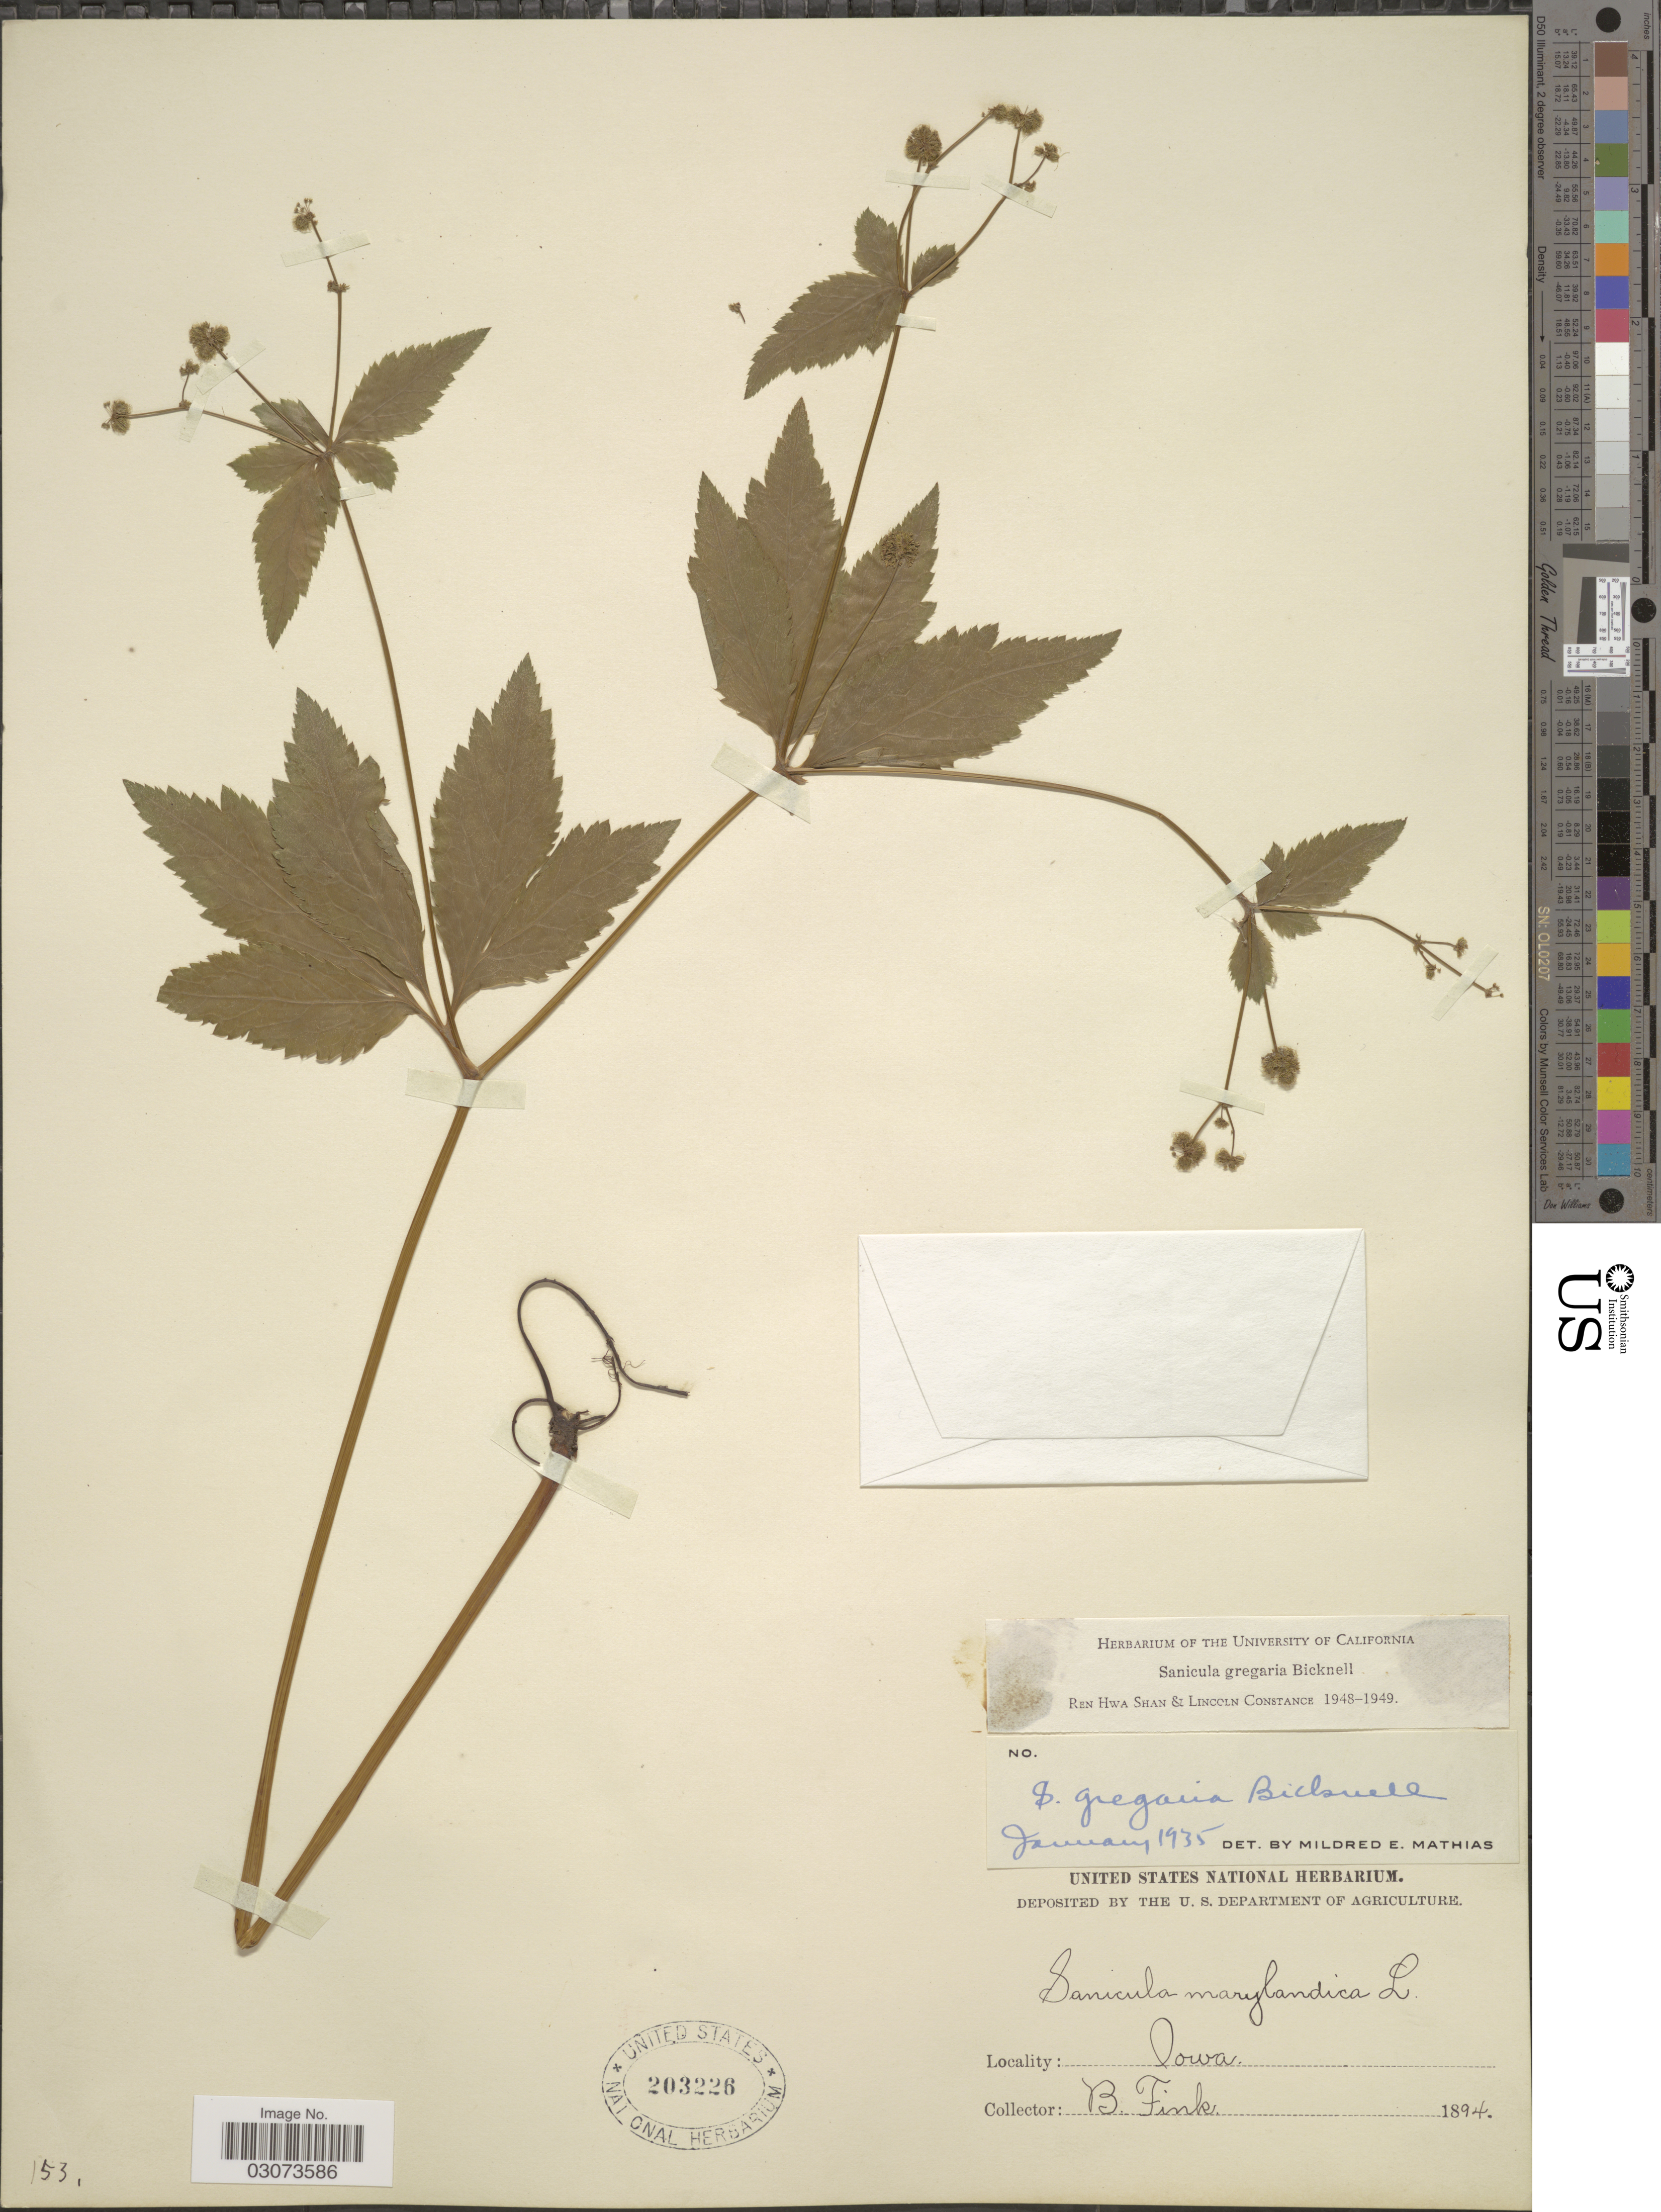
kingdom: Plantae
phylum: Tracheophyta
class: Magnoliopsida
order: Apiales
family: Apiaceae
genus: Sanicula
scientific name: Sanicula gregaria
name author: E.P. Bicknell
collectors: B. Fink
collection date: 1894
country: United States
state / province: Iowa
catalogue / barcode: US 203226